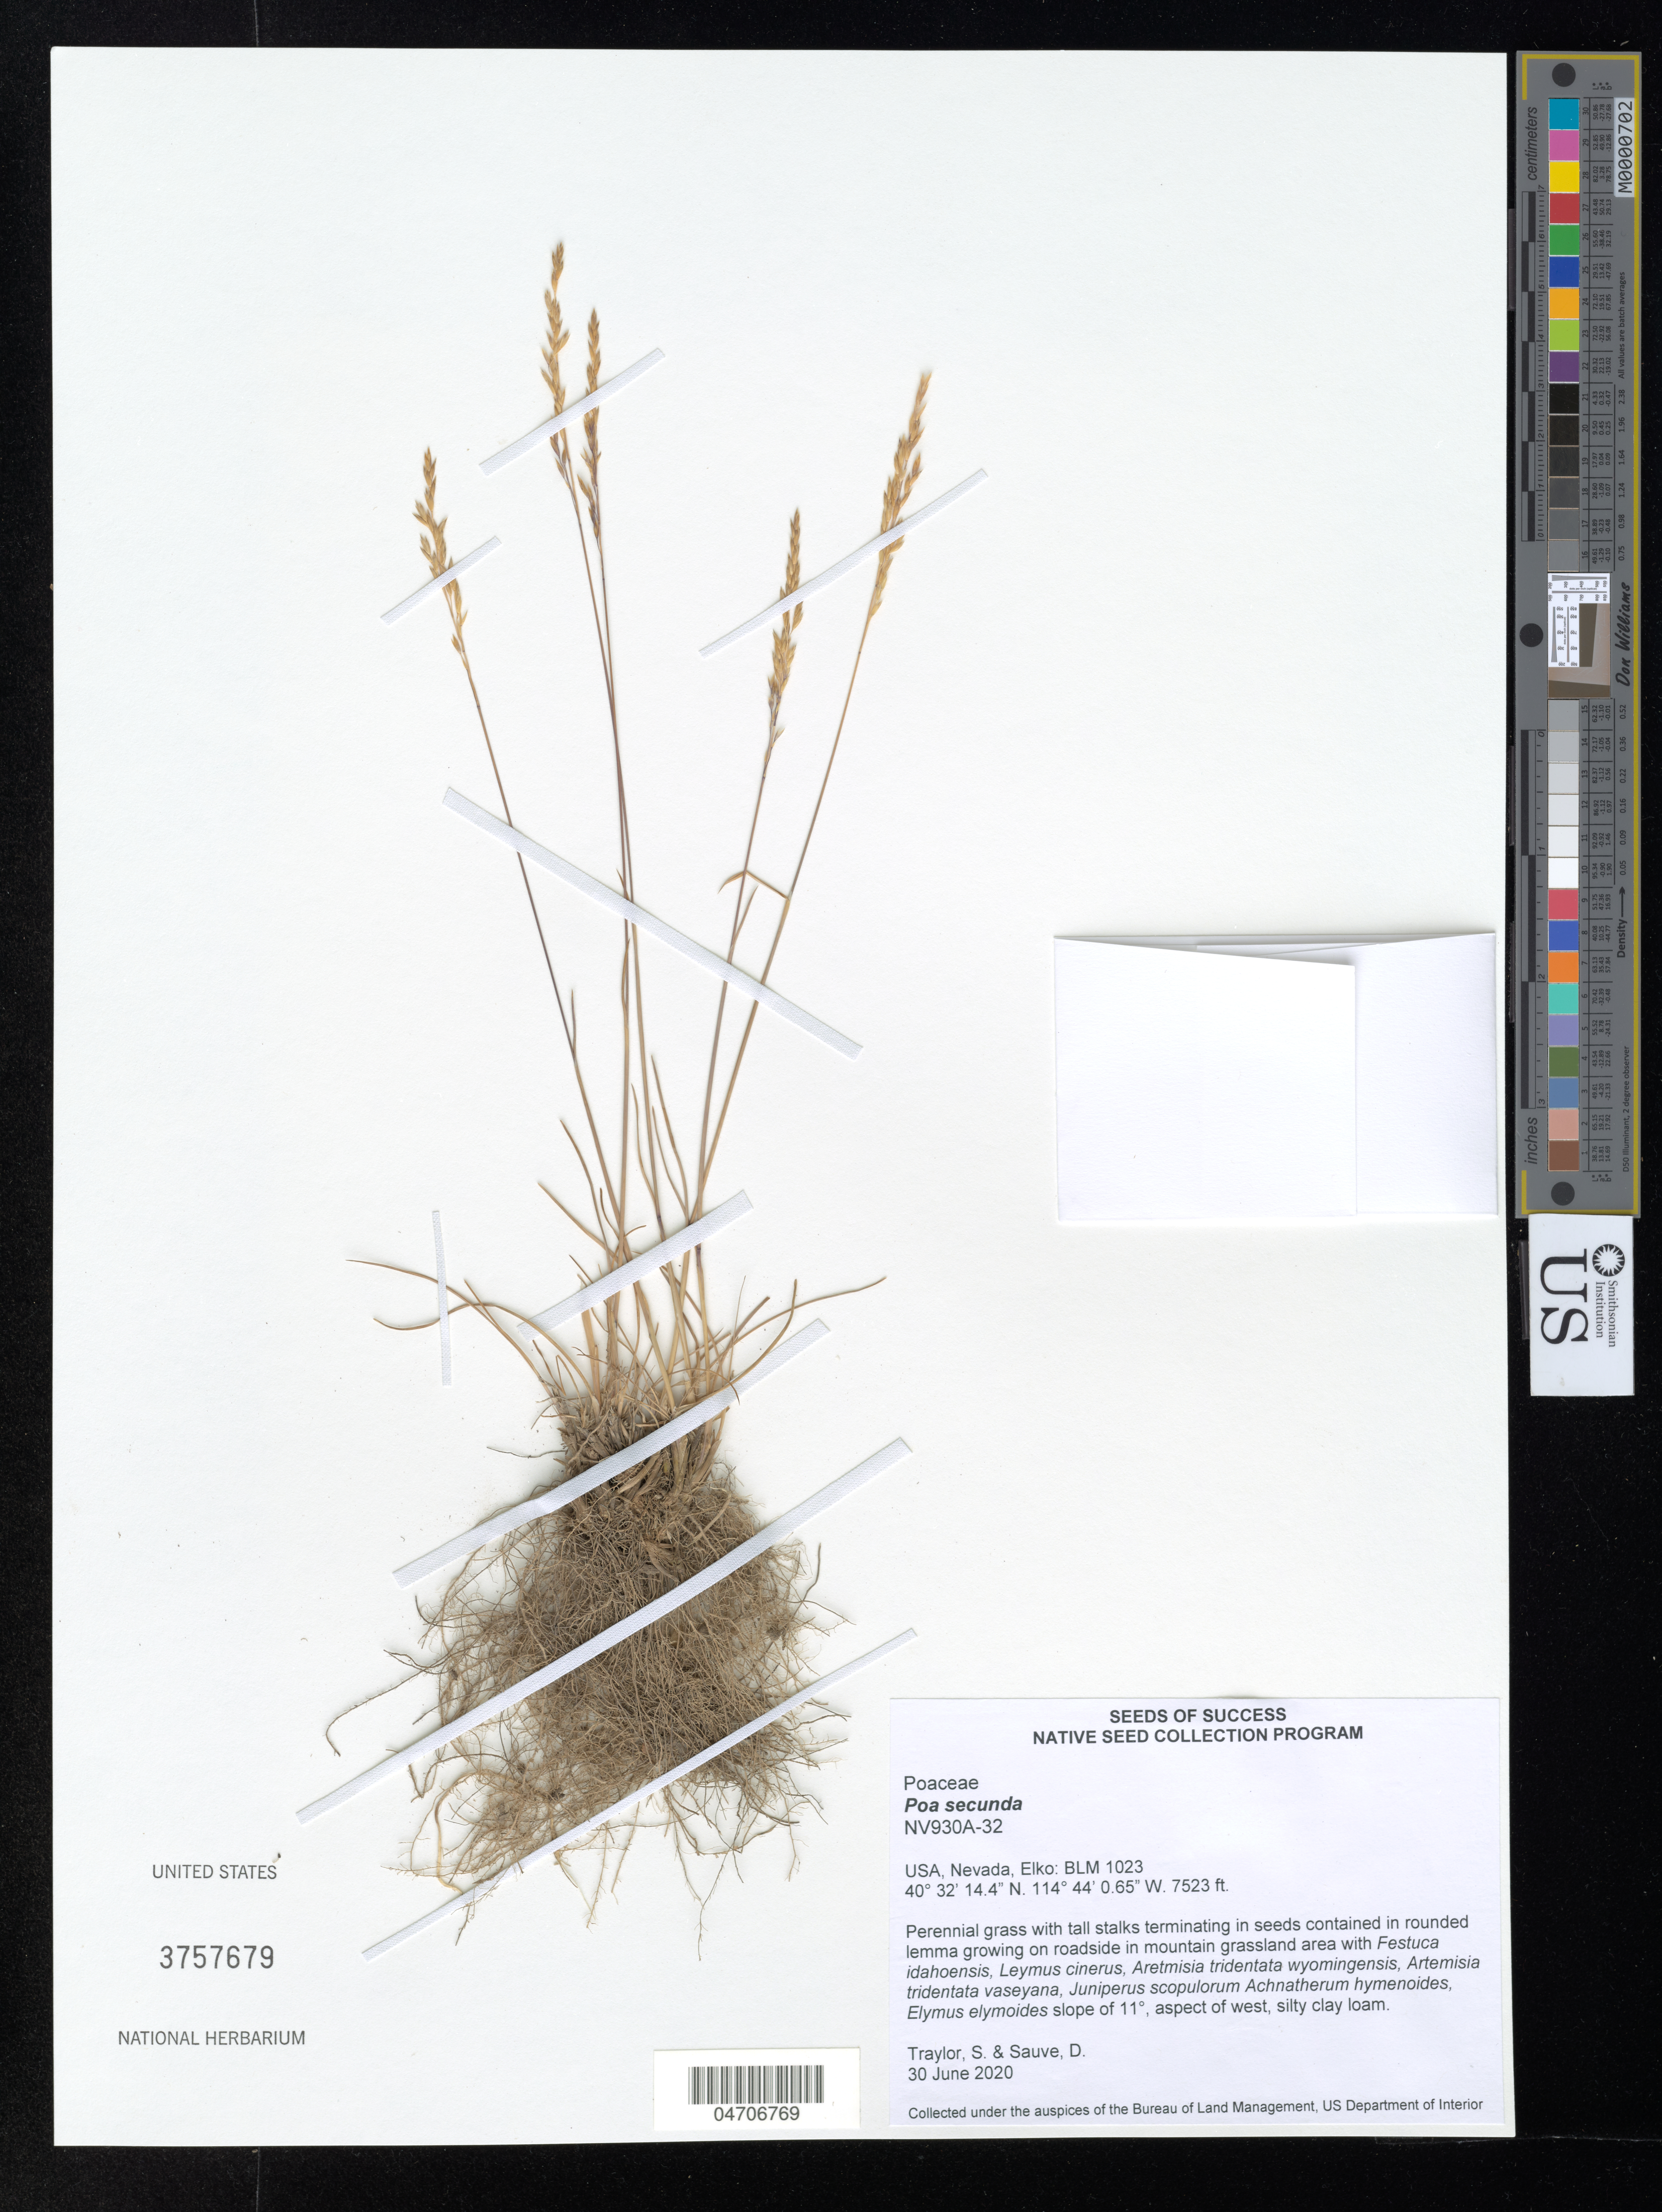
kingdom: Plantae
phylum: Tracheophyta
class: Liliopsida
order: Poales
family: Poaceae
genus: Poa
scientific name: Poa secunda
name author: J. Presl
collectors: J. Whitlock & D. Sauve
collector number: NV930A-32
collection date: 2020-06-30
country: United States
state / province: Nevada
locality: Elko: BLM 1023.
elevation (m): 2293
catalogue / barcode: US 3757679